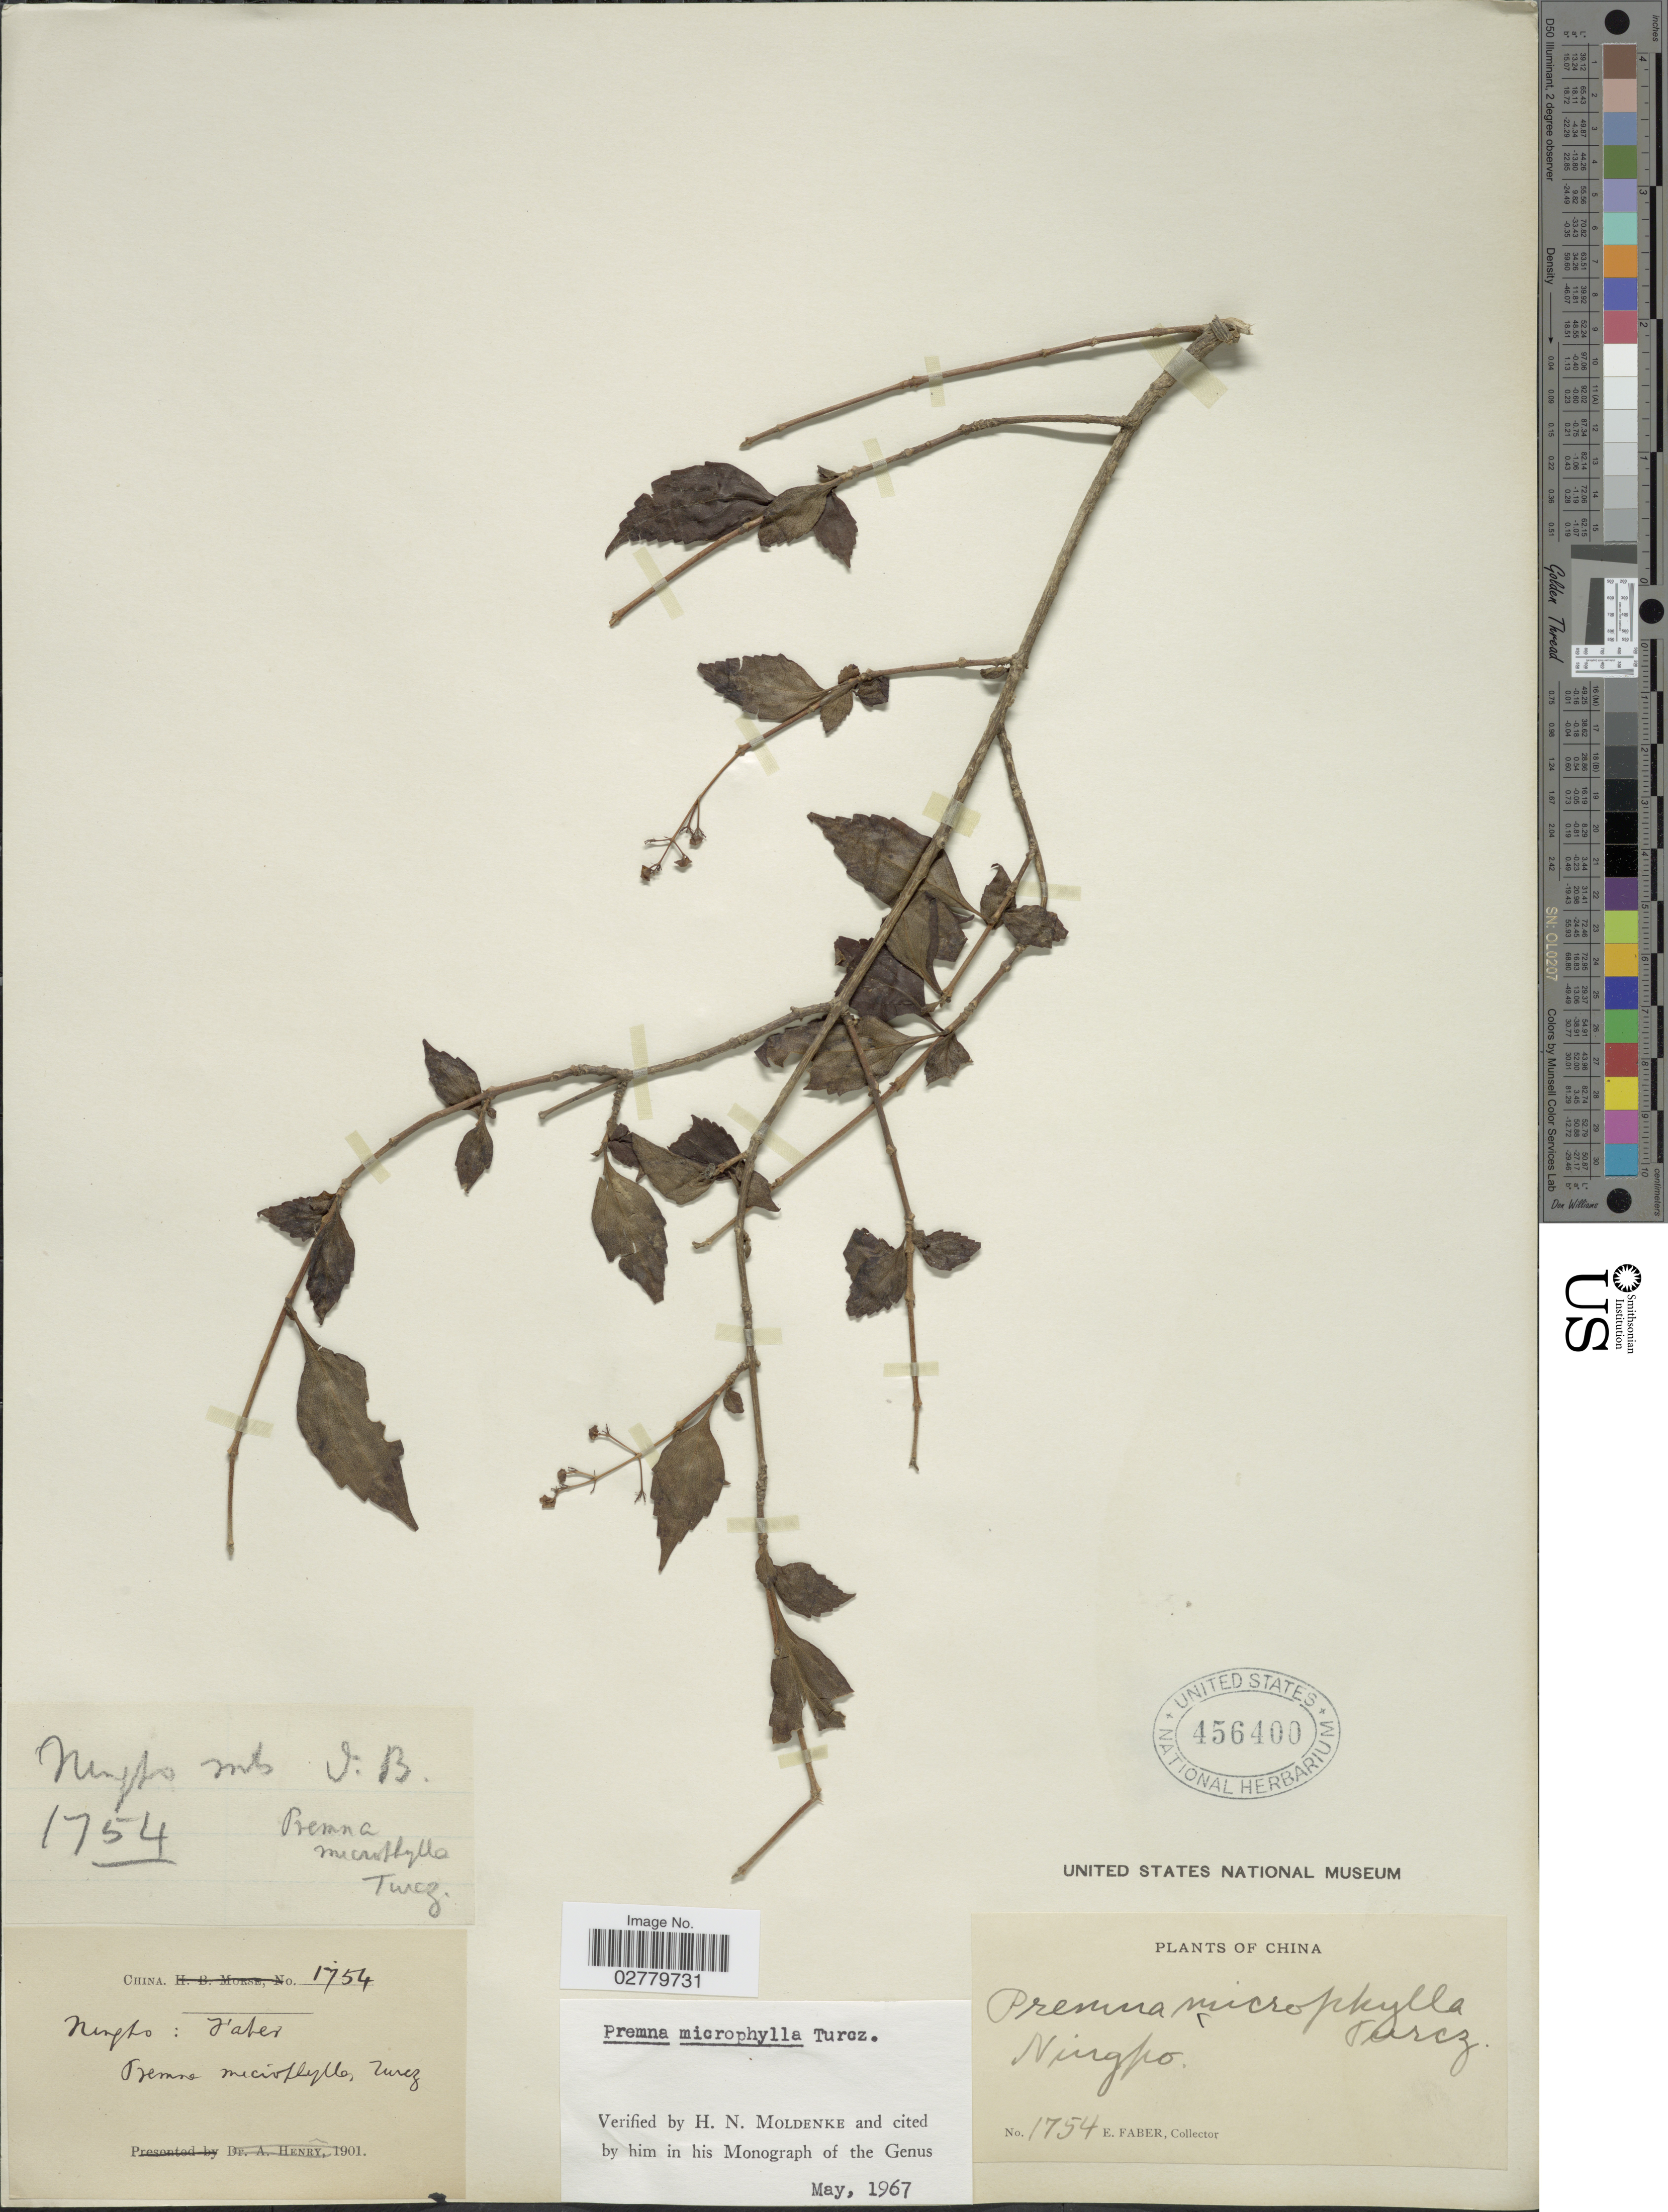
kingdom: Plantae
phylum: Tracheophyta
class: Magnoliopsida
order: Lamiales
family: Lamiaceae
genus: Premna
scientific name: Premna microphylla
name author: Turcz.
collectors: E. Faber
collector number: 1754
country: China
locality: Ningpo mts.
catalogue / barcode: US 456400